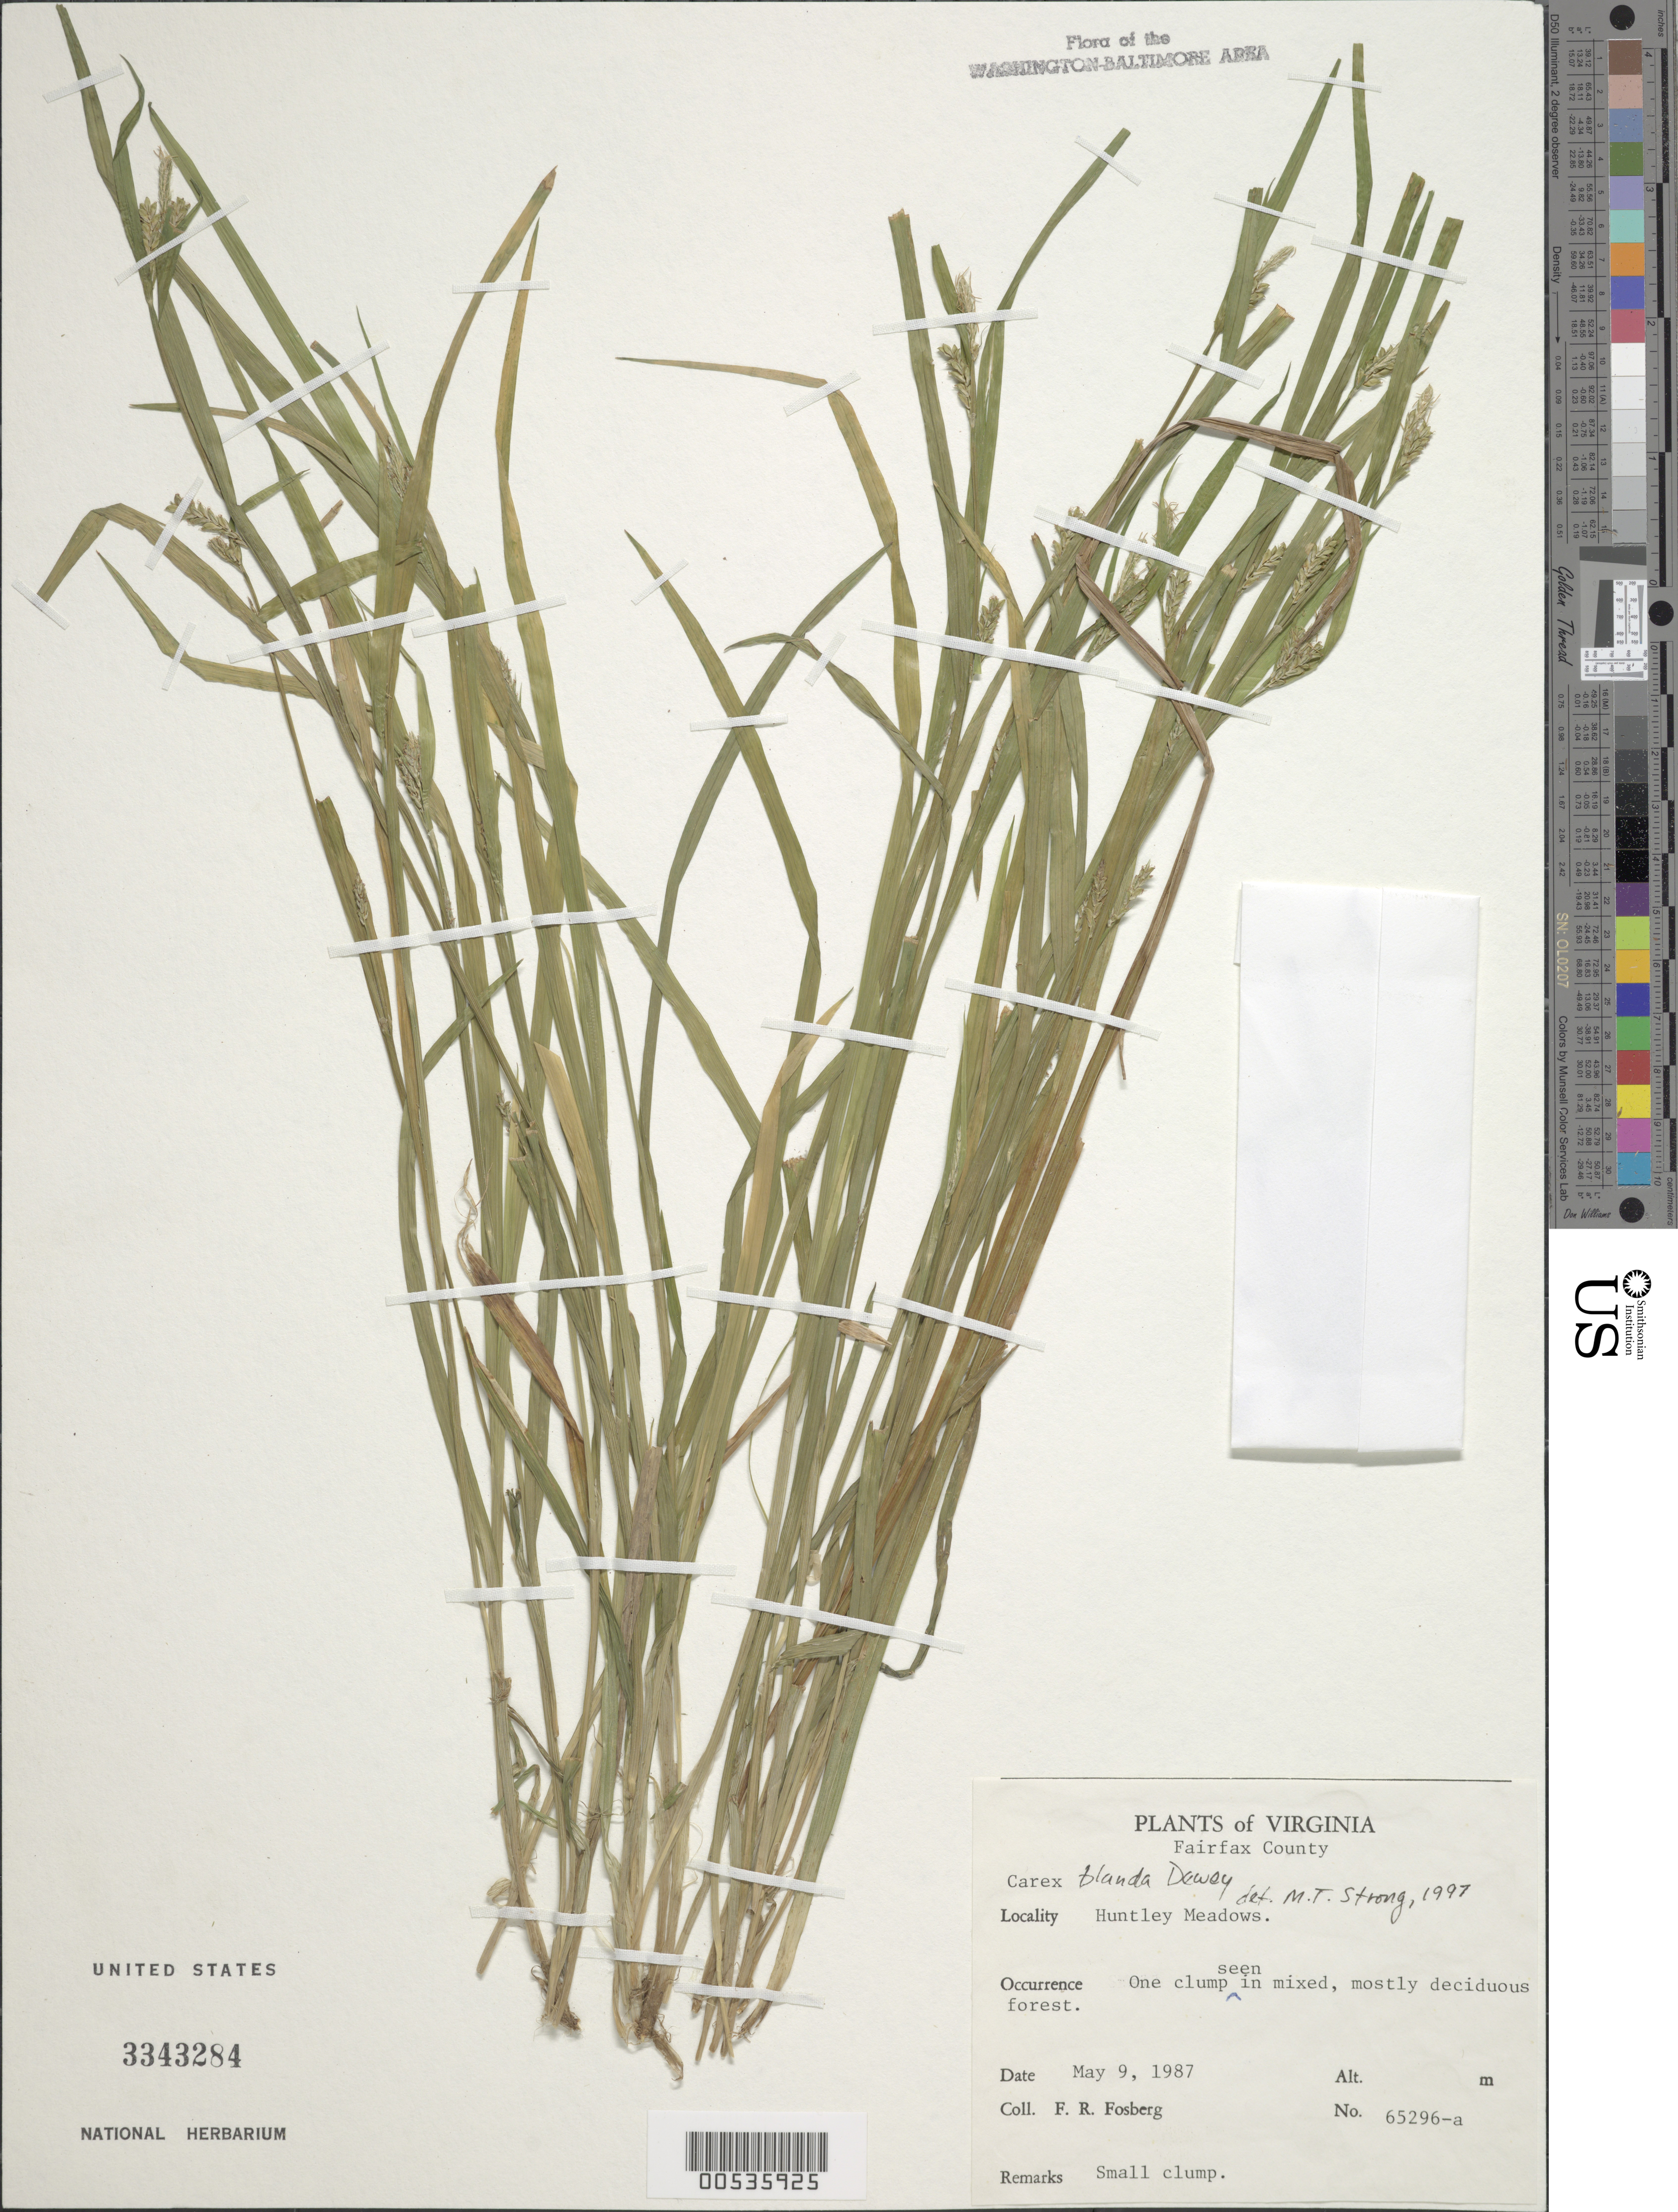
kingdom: Plantae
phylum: Tracheophyta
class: Liliopsida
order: Poales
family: Cyperaceae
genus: Carex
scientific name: Carex blanda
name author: Dewey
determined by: Strong, M. T., (US), Smithsonian Institution - National Museum of Natural History (UNITED STATES)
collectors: F. R. Fosberg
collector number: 65296-A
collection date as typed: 09 May 1987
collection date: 1987-05-09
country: United States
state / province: Virginia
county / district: Fairfax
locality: Huntley Meadows Park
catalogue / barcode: US 3343284